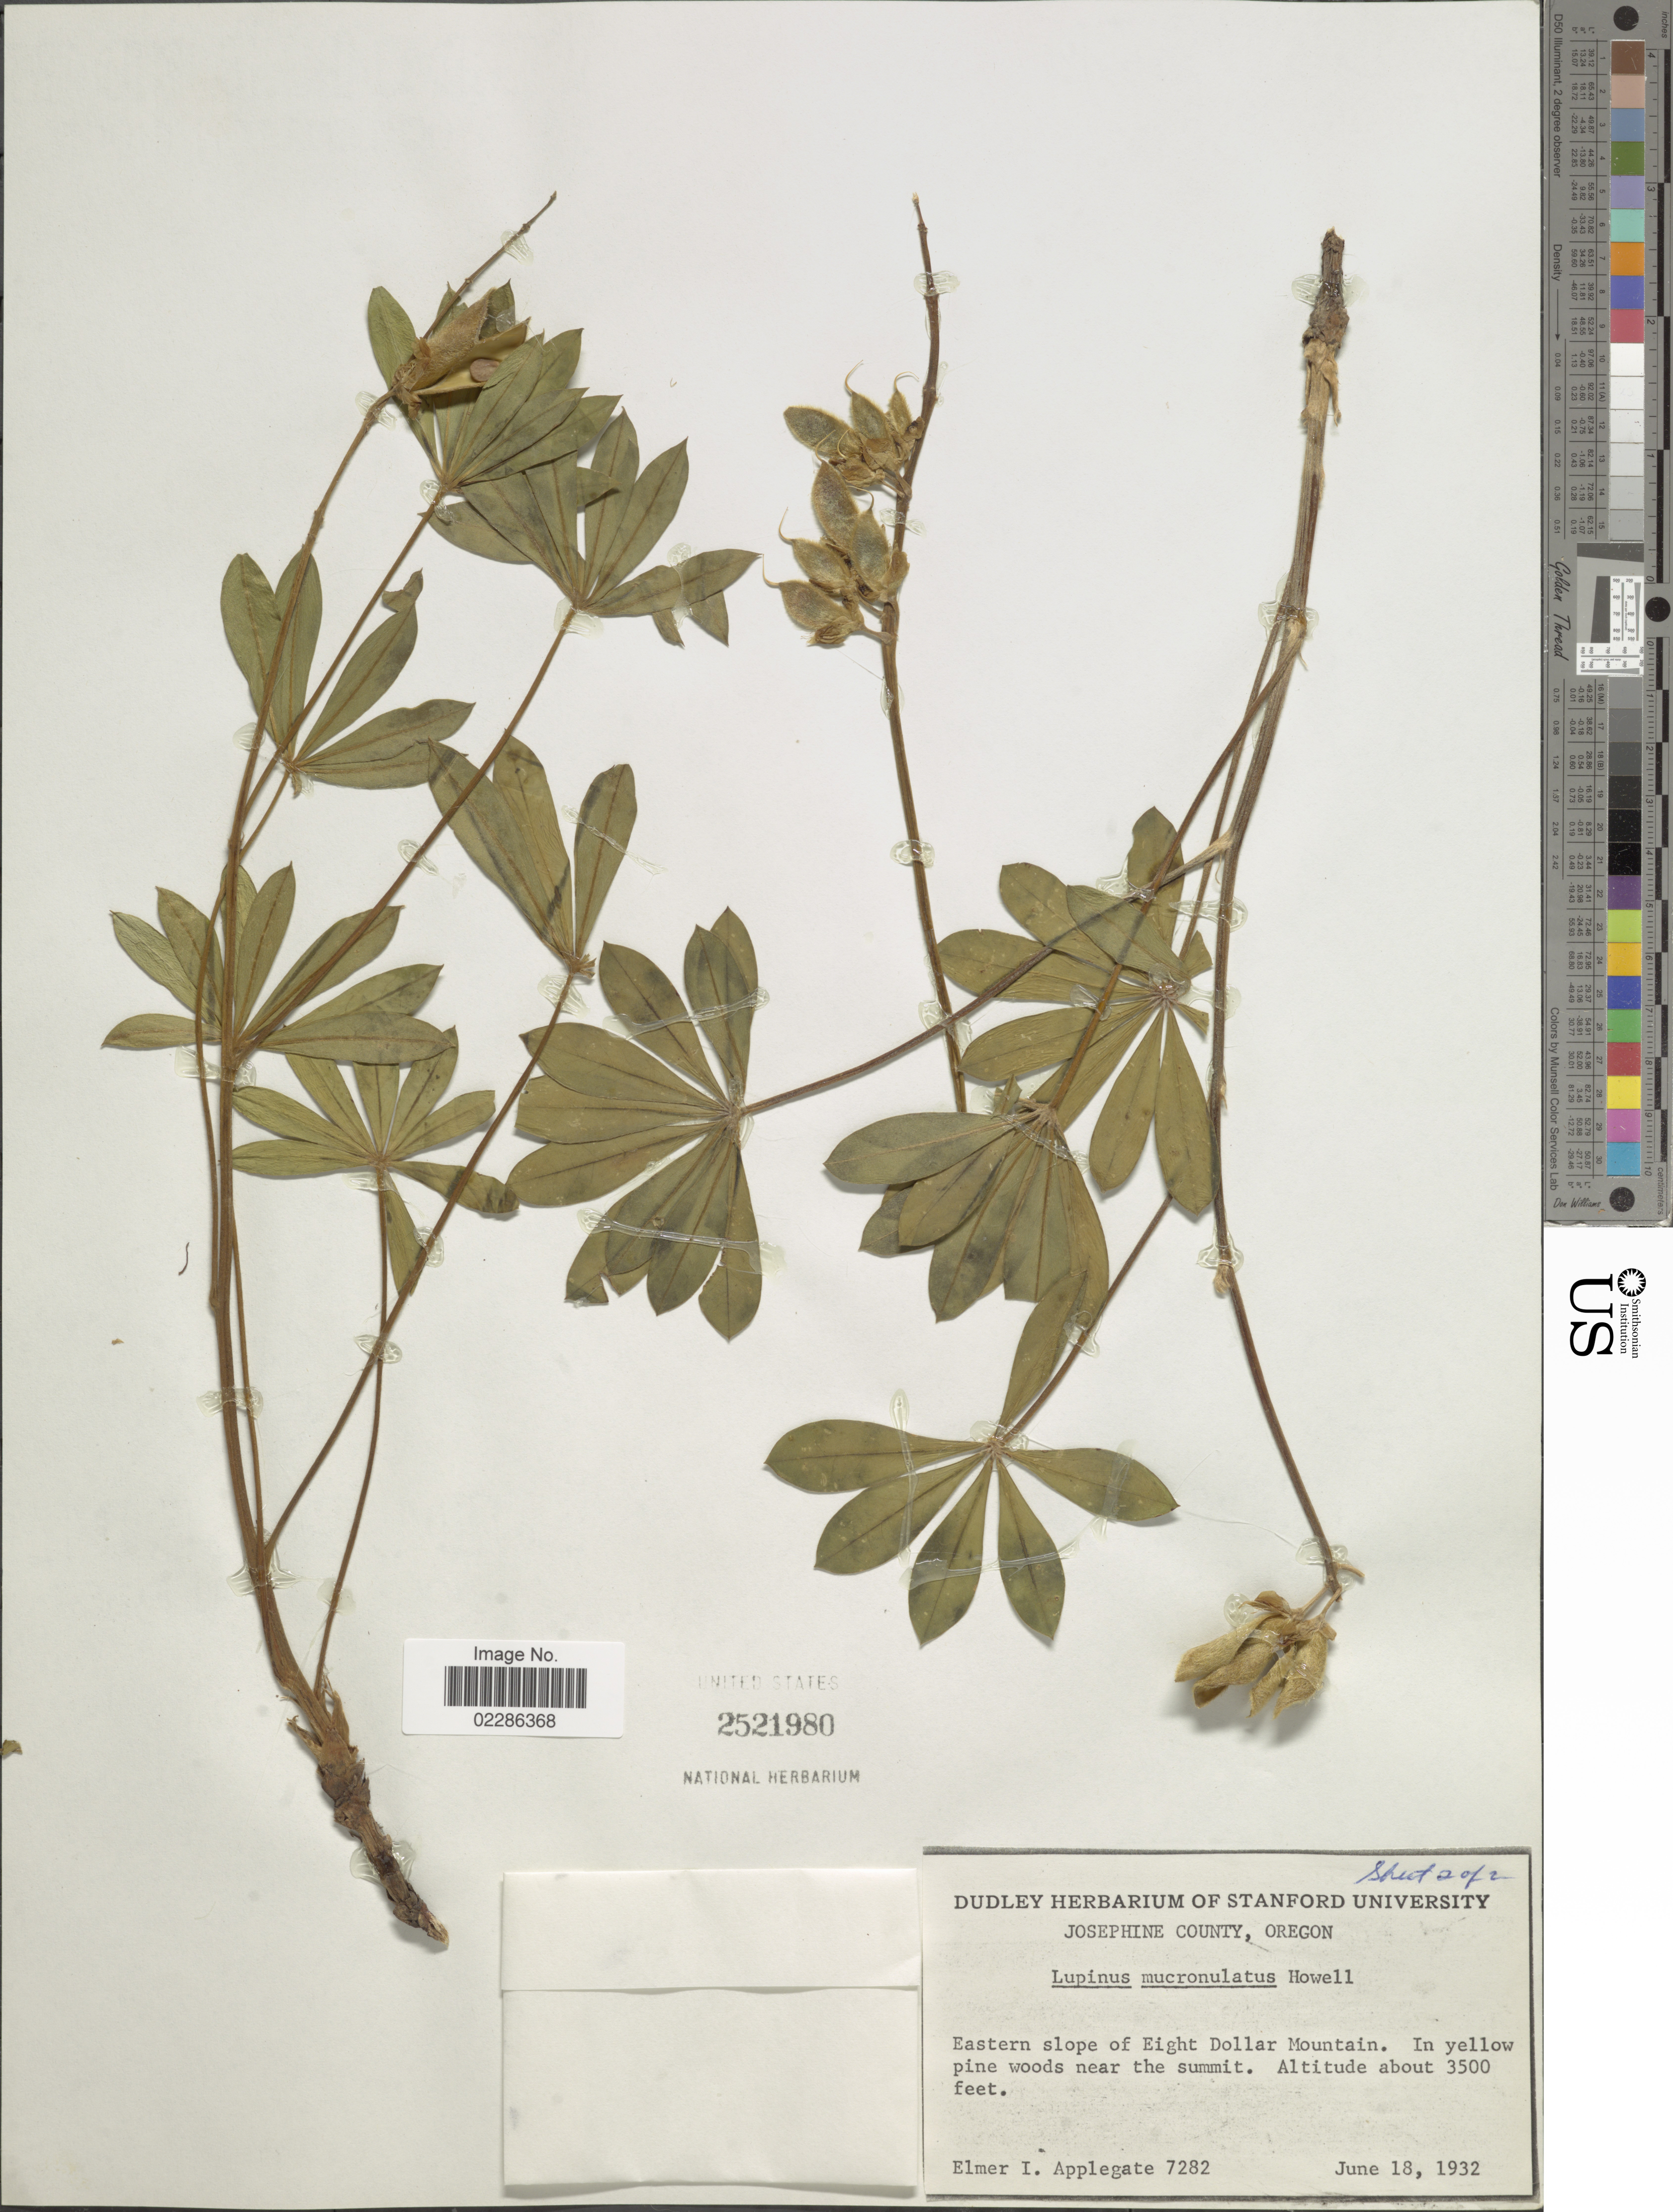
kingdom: Plantae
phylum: Tracheophyta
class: Magnoliopsida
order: Fabales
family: Fabaceae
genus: Lupinus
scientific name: Lupinus mucronulatus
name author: Howell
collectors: E. I. Applegate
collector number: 7282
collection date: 1932-06-18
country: United States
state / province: Oregon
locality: Josphine County, Eastern slope of Eight Dollar Mountain. In yellow pine woods near the summit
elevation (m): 1067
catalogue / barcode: US 2521980